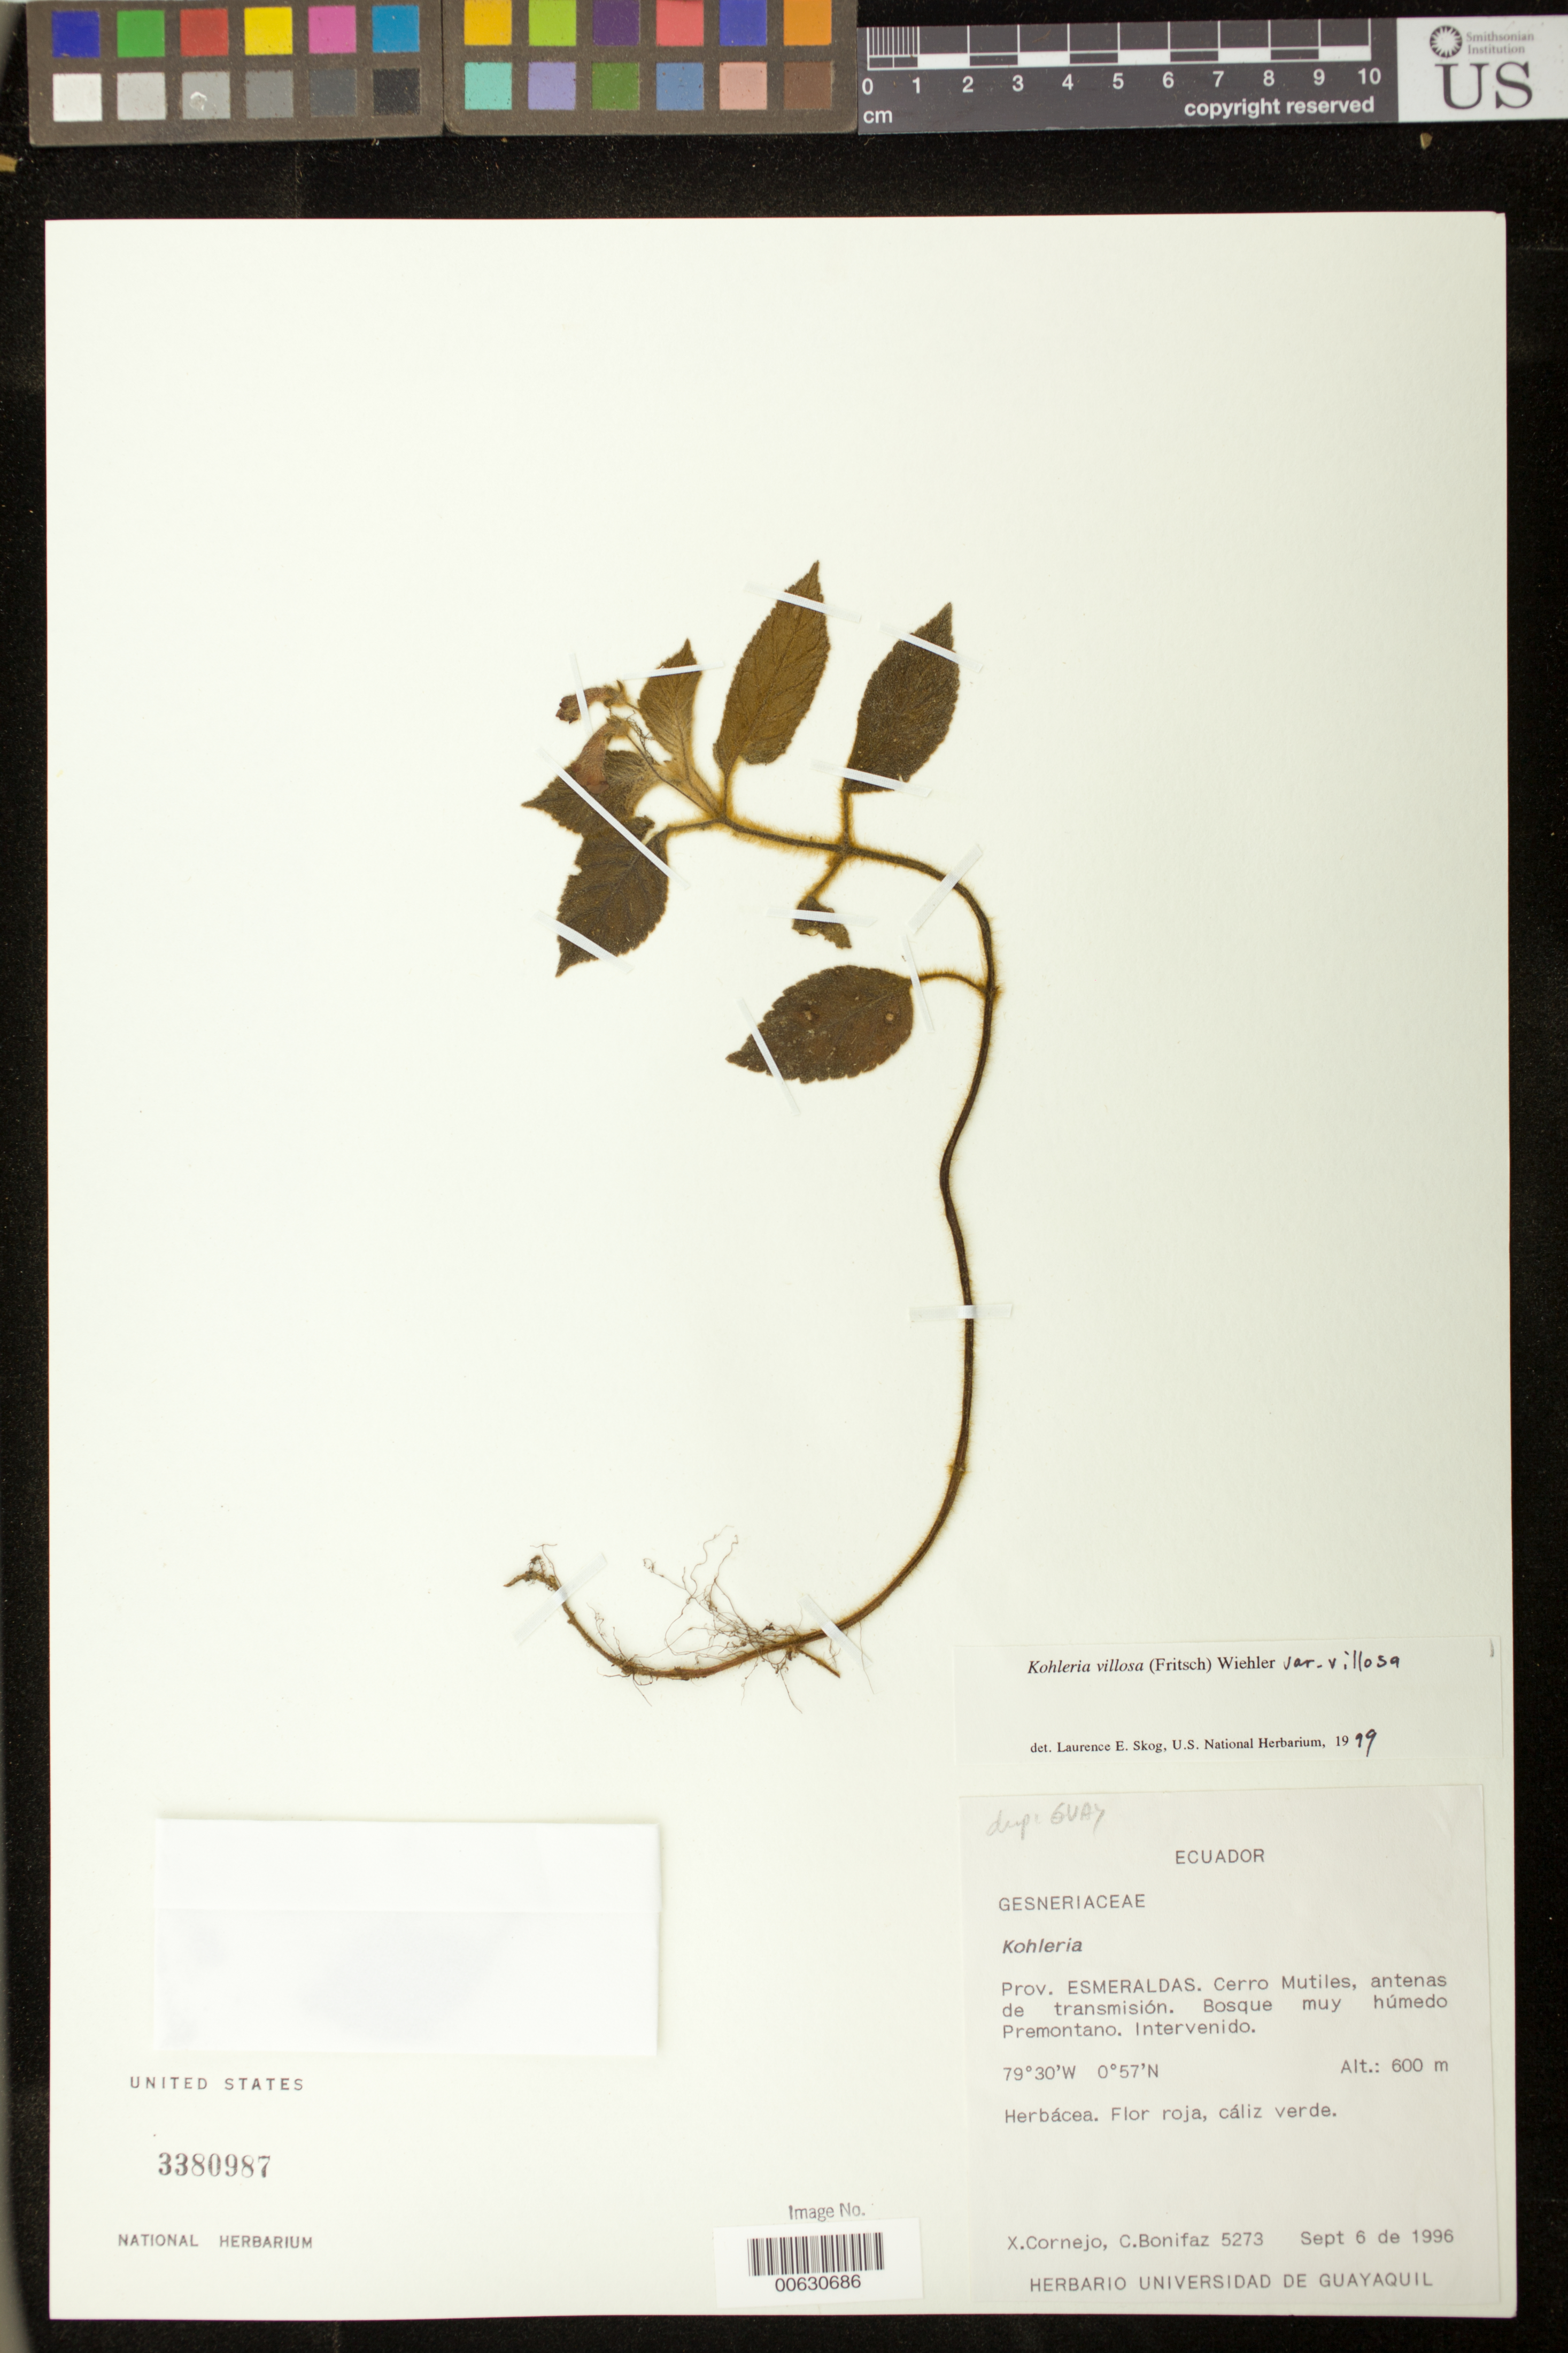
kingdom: Plantae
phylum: Tracheophyta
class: Magnoliopsida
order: Lamiales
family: Gesneriaceae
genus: Kohleria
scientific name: Kohleria villosa var. villosa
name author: (Fritsch) Wiehler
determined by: Skog, Laurence E.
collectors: X. F. Cornejo & C. Bonifaz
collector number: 5273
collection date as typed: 06 Sep 1996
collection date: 1996-09-06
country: Ecuador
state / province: Esmeraldas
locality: Cerro Mutiles, antenas de transmisión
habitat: Bosque muy húmedo premontano, intervenido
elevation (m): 600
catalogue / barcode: US 3380987